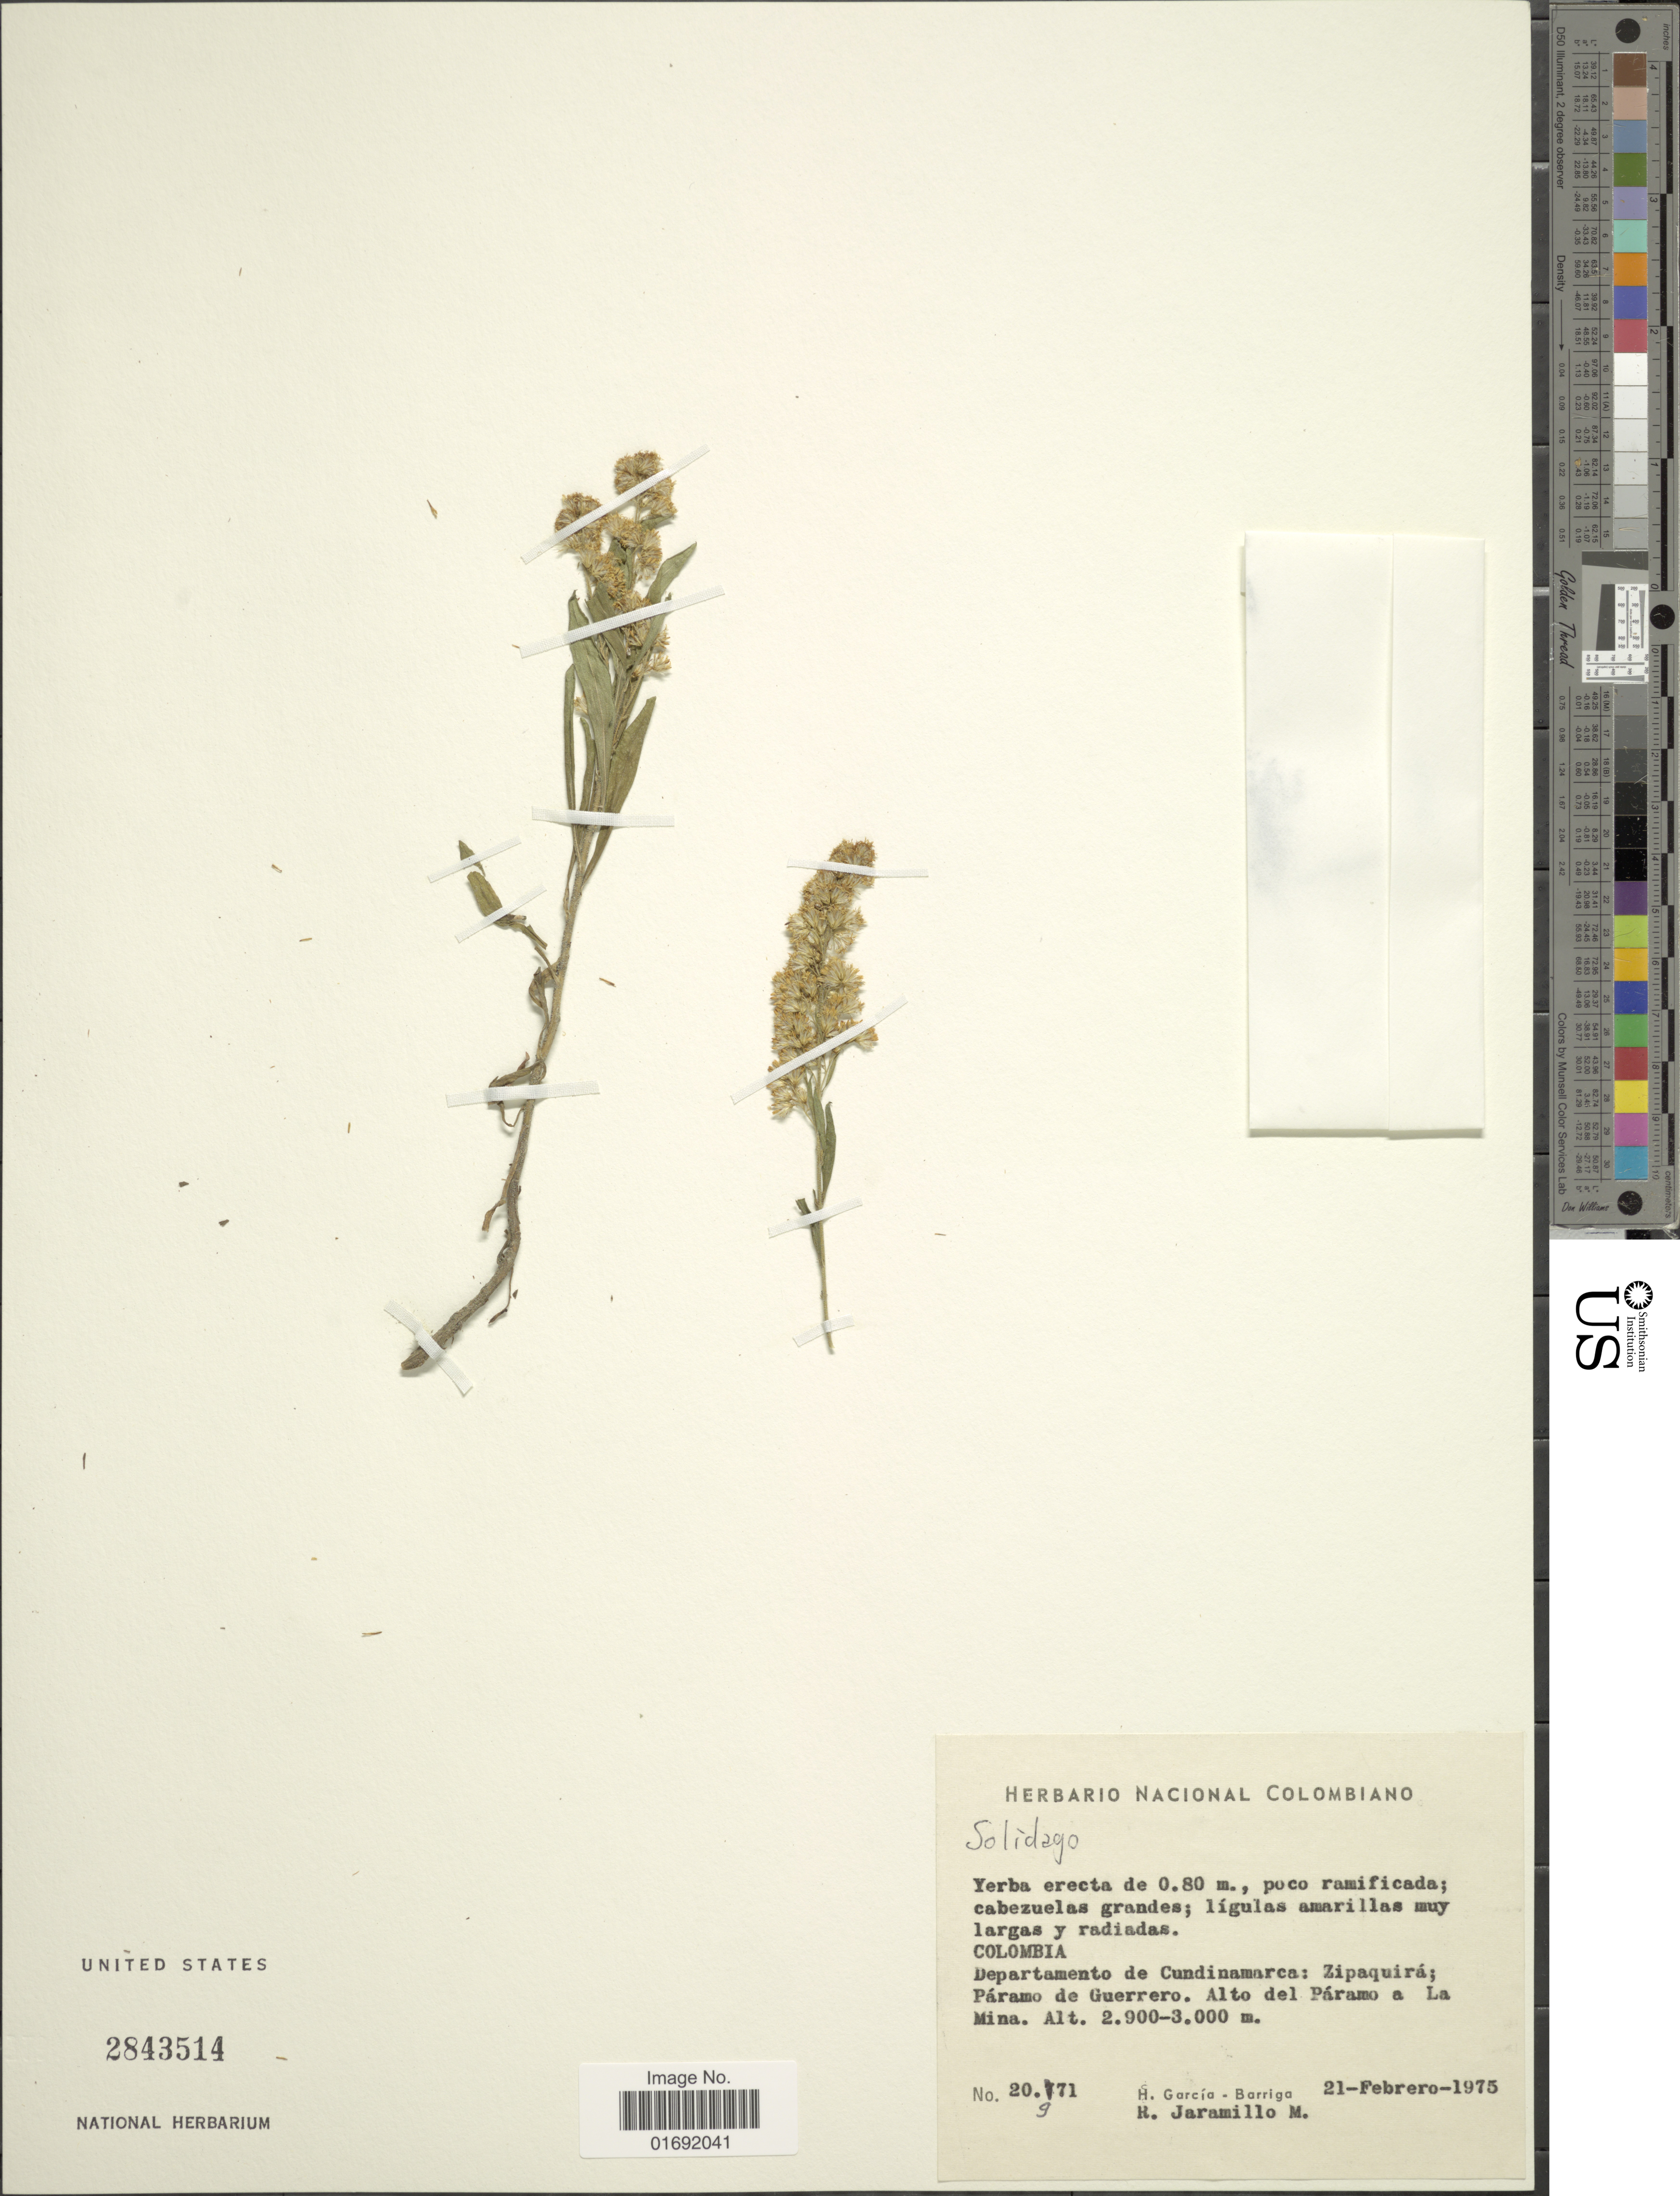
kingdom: Plantae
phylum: Tracheophyta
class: Magnoliopsida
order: Asterales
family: Asteraceae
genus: Solidago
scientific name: Solidago sp.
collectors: H. García Barriga & R. Jaramillo M.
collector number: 20971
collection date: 1975-02-21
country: Colombia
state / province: Cundinamarca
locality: Zipaquira, Paramo de Guerrero, Alto del Paramo a La Mina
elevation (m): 2900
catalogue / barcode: US 2843514